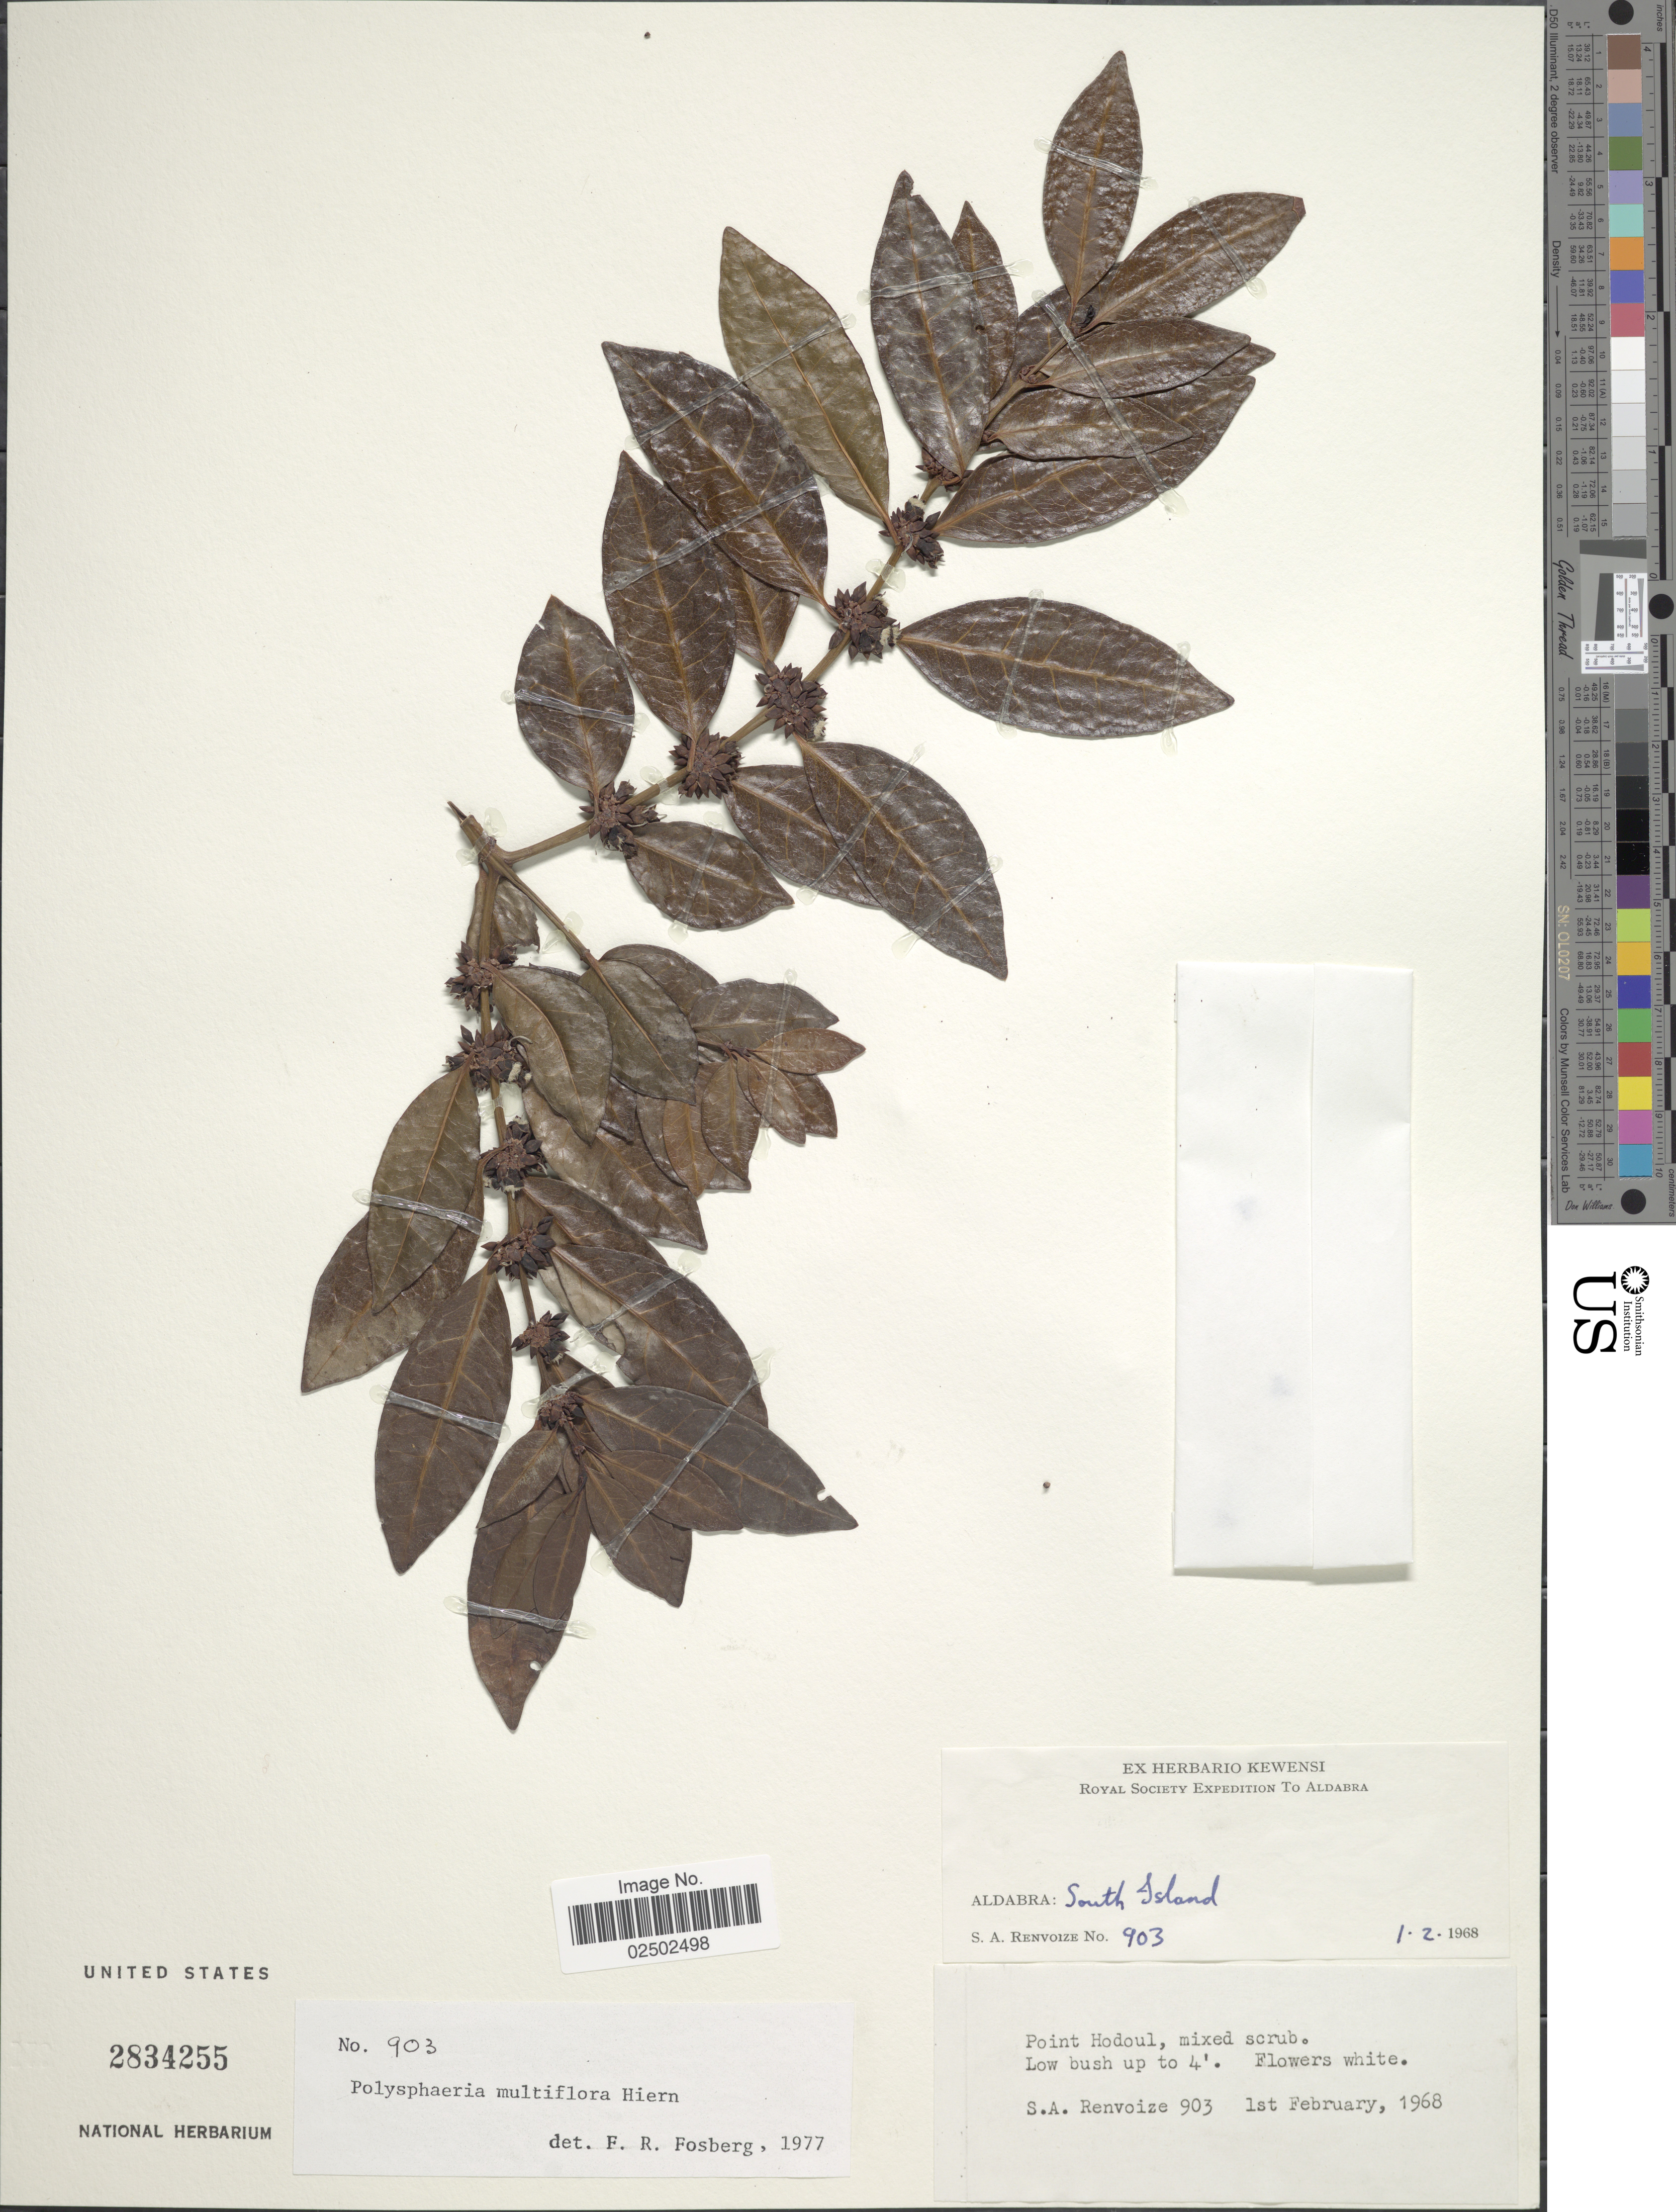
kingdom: Plantae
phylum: Tracheophyta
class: Magnoliopsida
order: Gentianales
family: Rubiaceae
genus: Polysphaeria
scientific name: Polysphaeria multiflora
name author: Hiern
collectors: S. A. Renvoize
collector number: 903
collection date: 1968-02-01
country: Seychelles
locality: Aldabra Island: South Island. Point Hodoul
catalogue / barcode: US 2834255